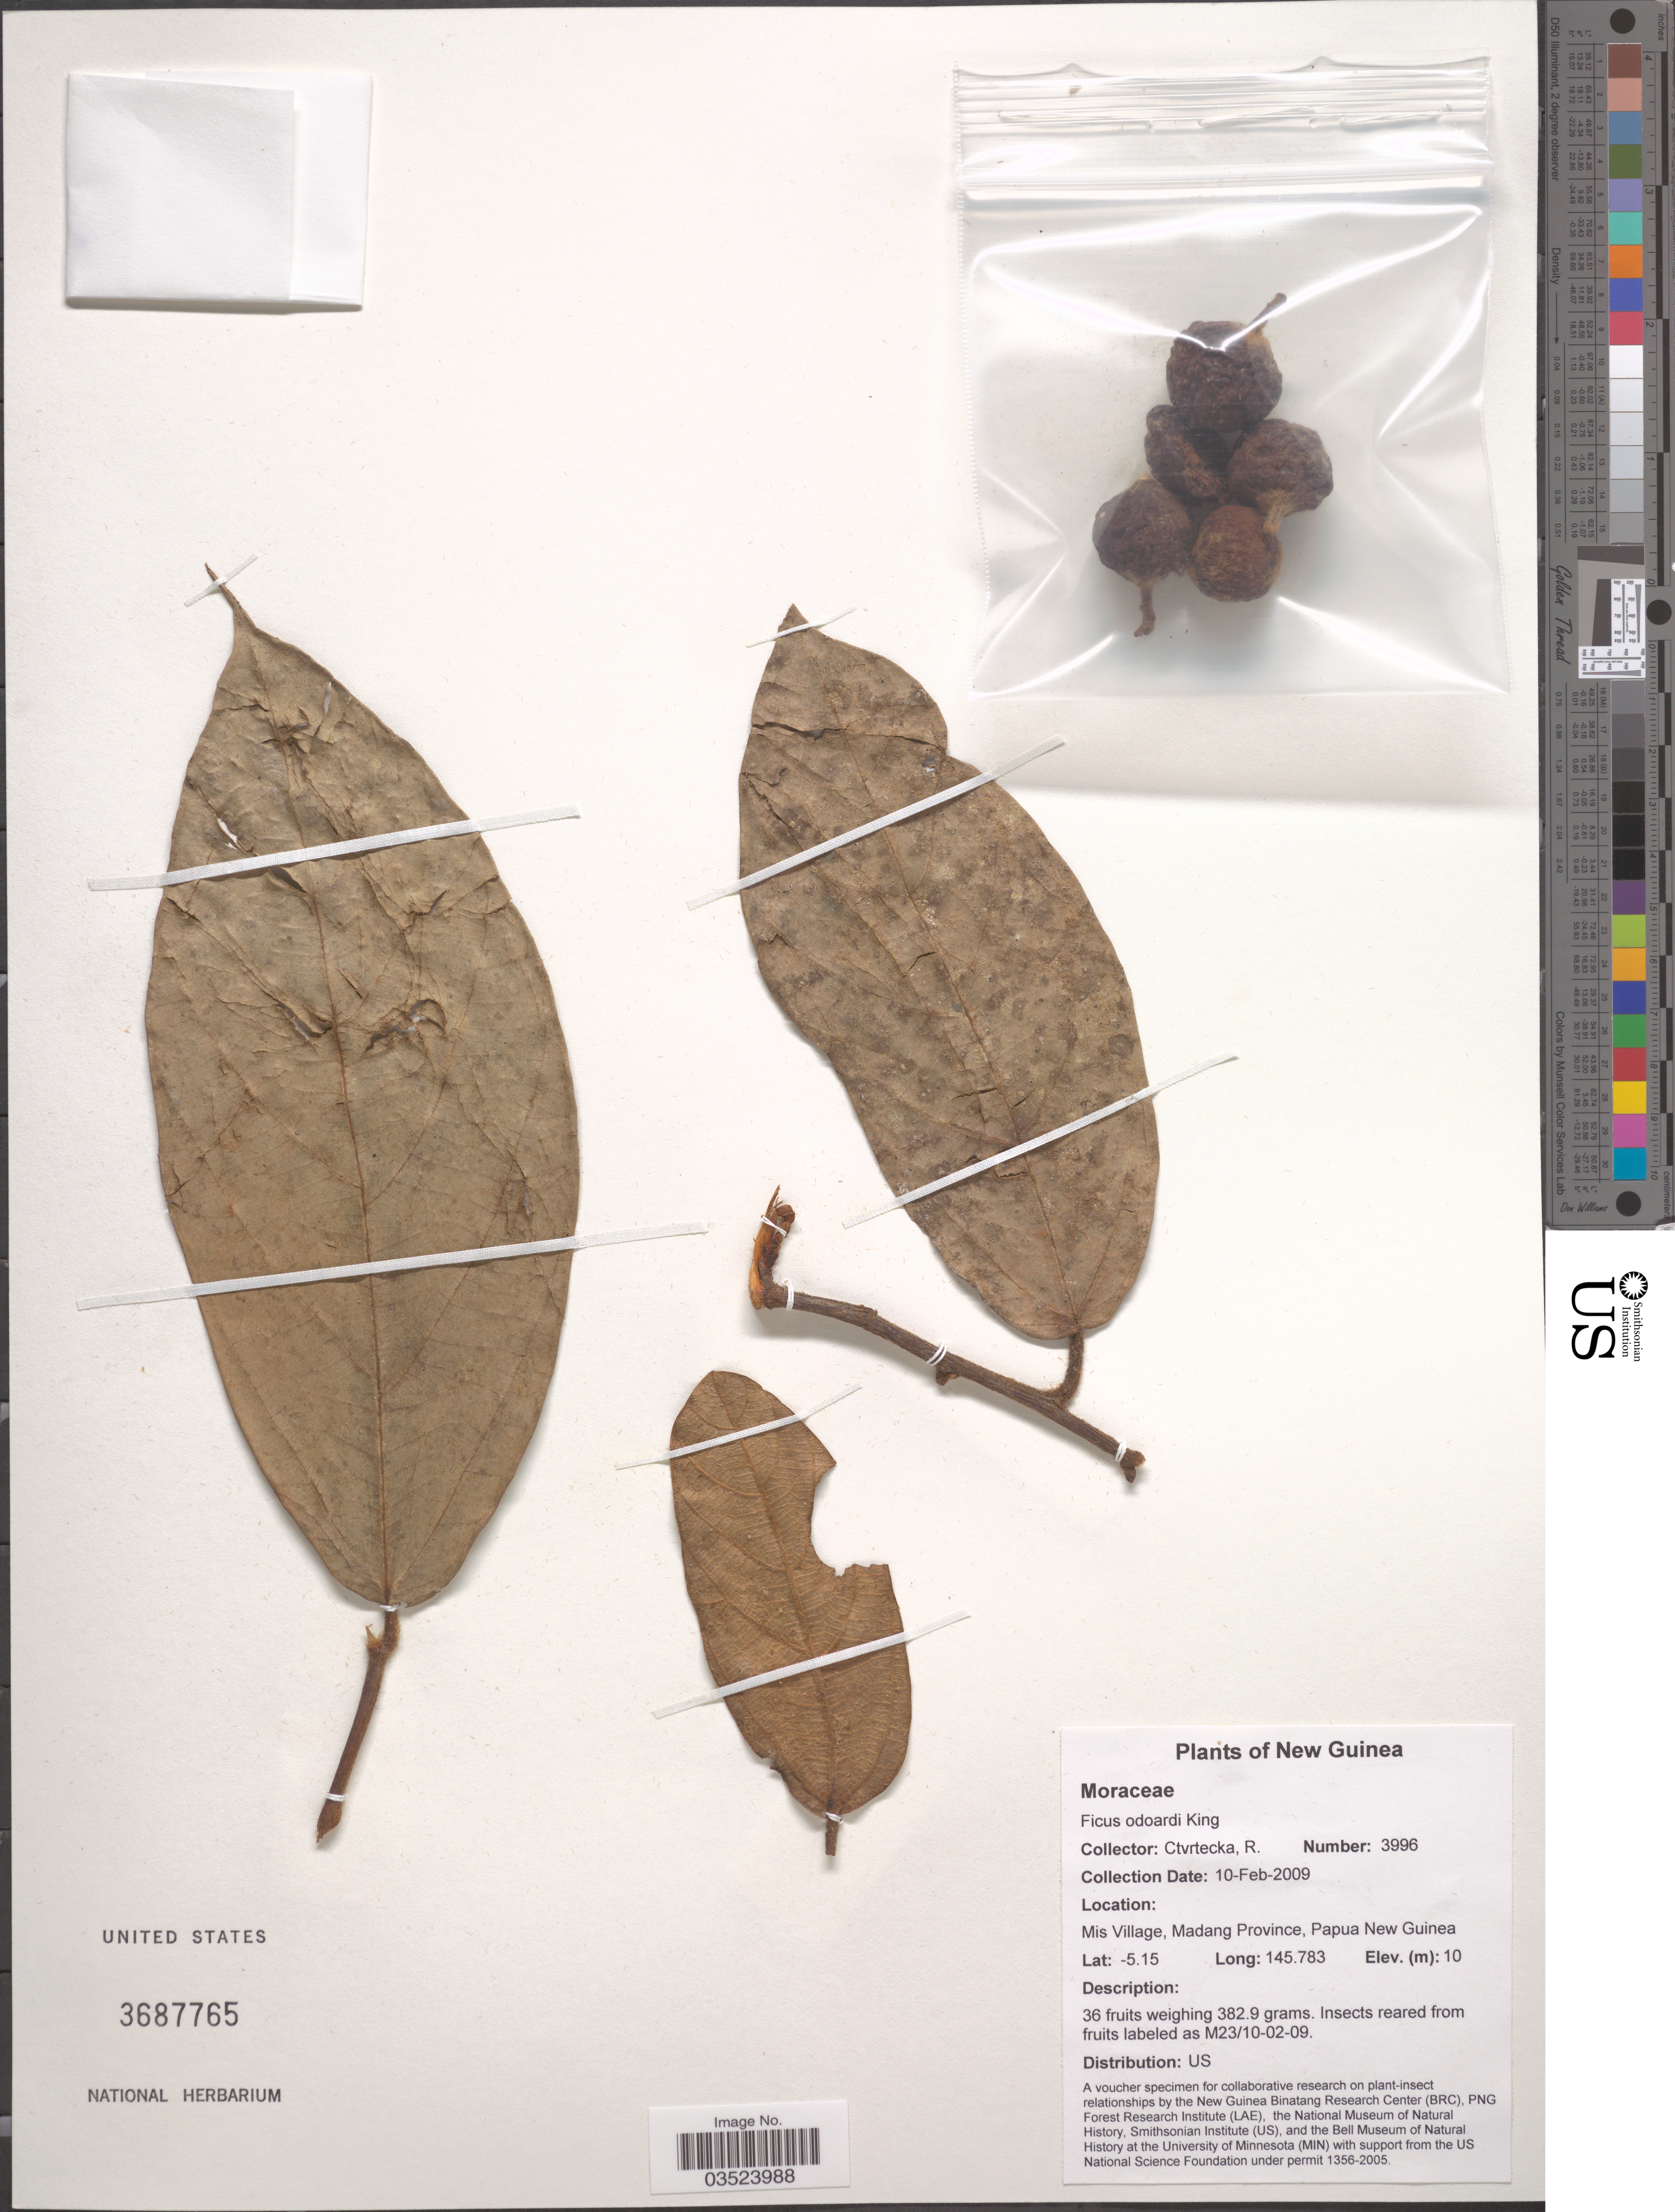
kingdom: Plantae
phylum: Tracheophyta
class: Magnoliopsida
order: Rosales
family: Moraceae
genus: Ficus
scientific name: Ficus odoardii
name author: King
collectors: R. Ctvrtecka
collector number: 3996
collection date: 2009-02-10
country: Papua New Guinea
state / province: Madang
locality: New Guinea. Mis Village, Madang Province.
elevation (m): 10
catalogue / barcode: US 3687765